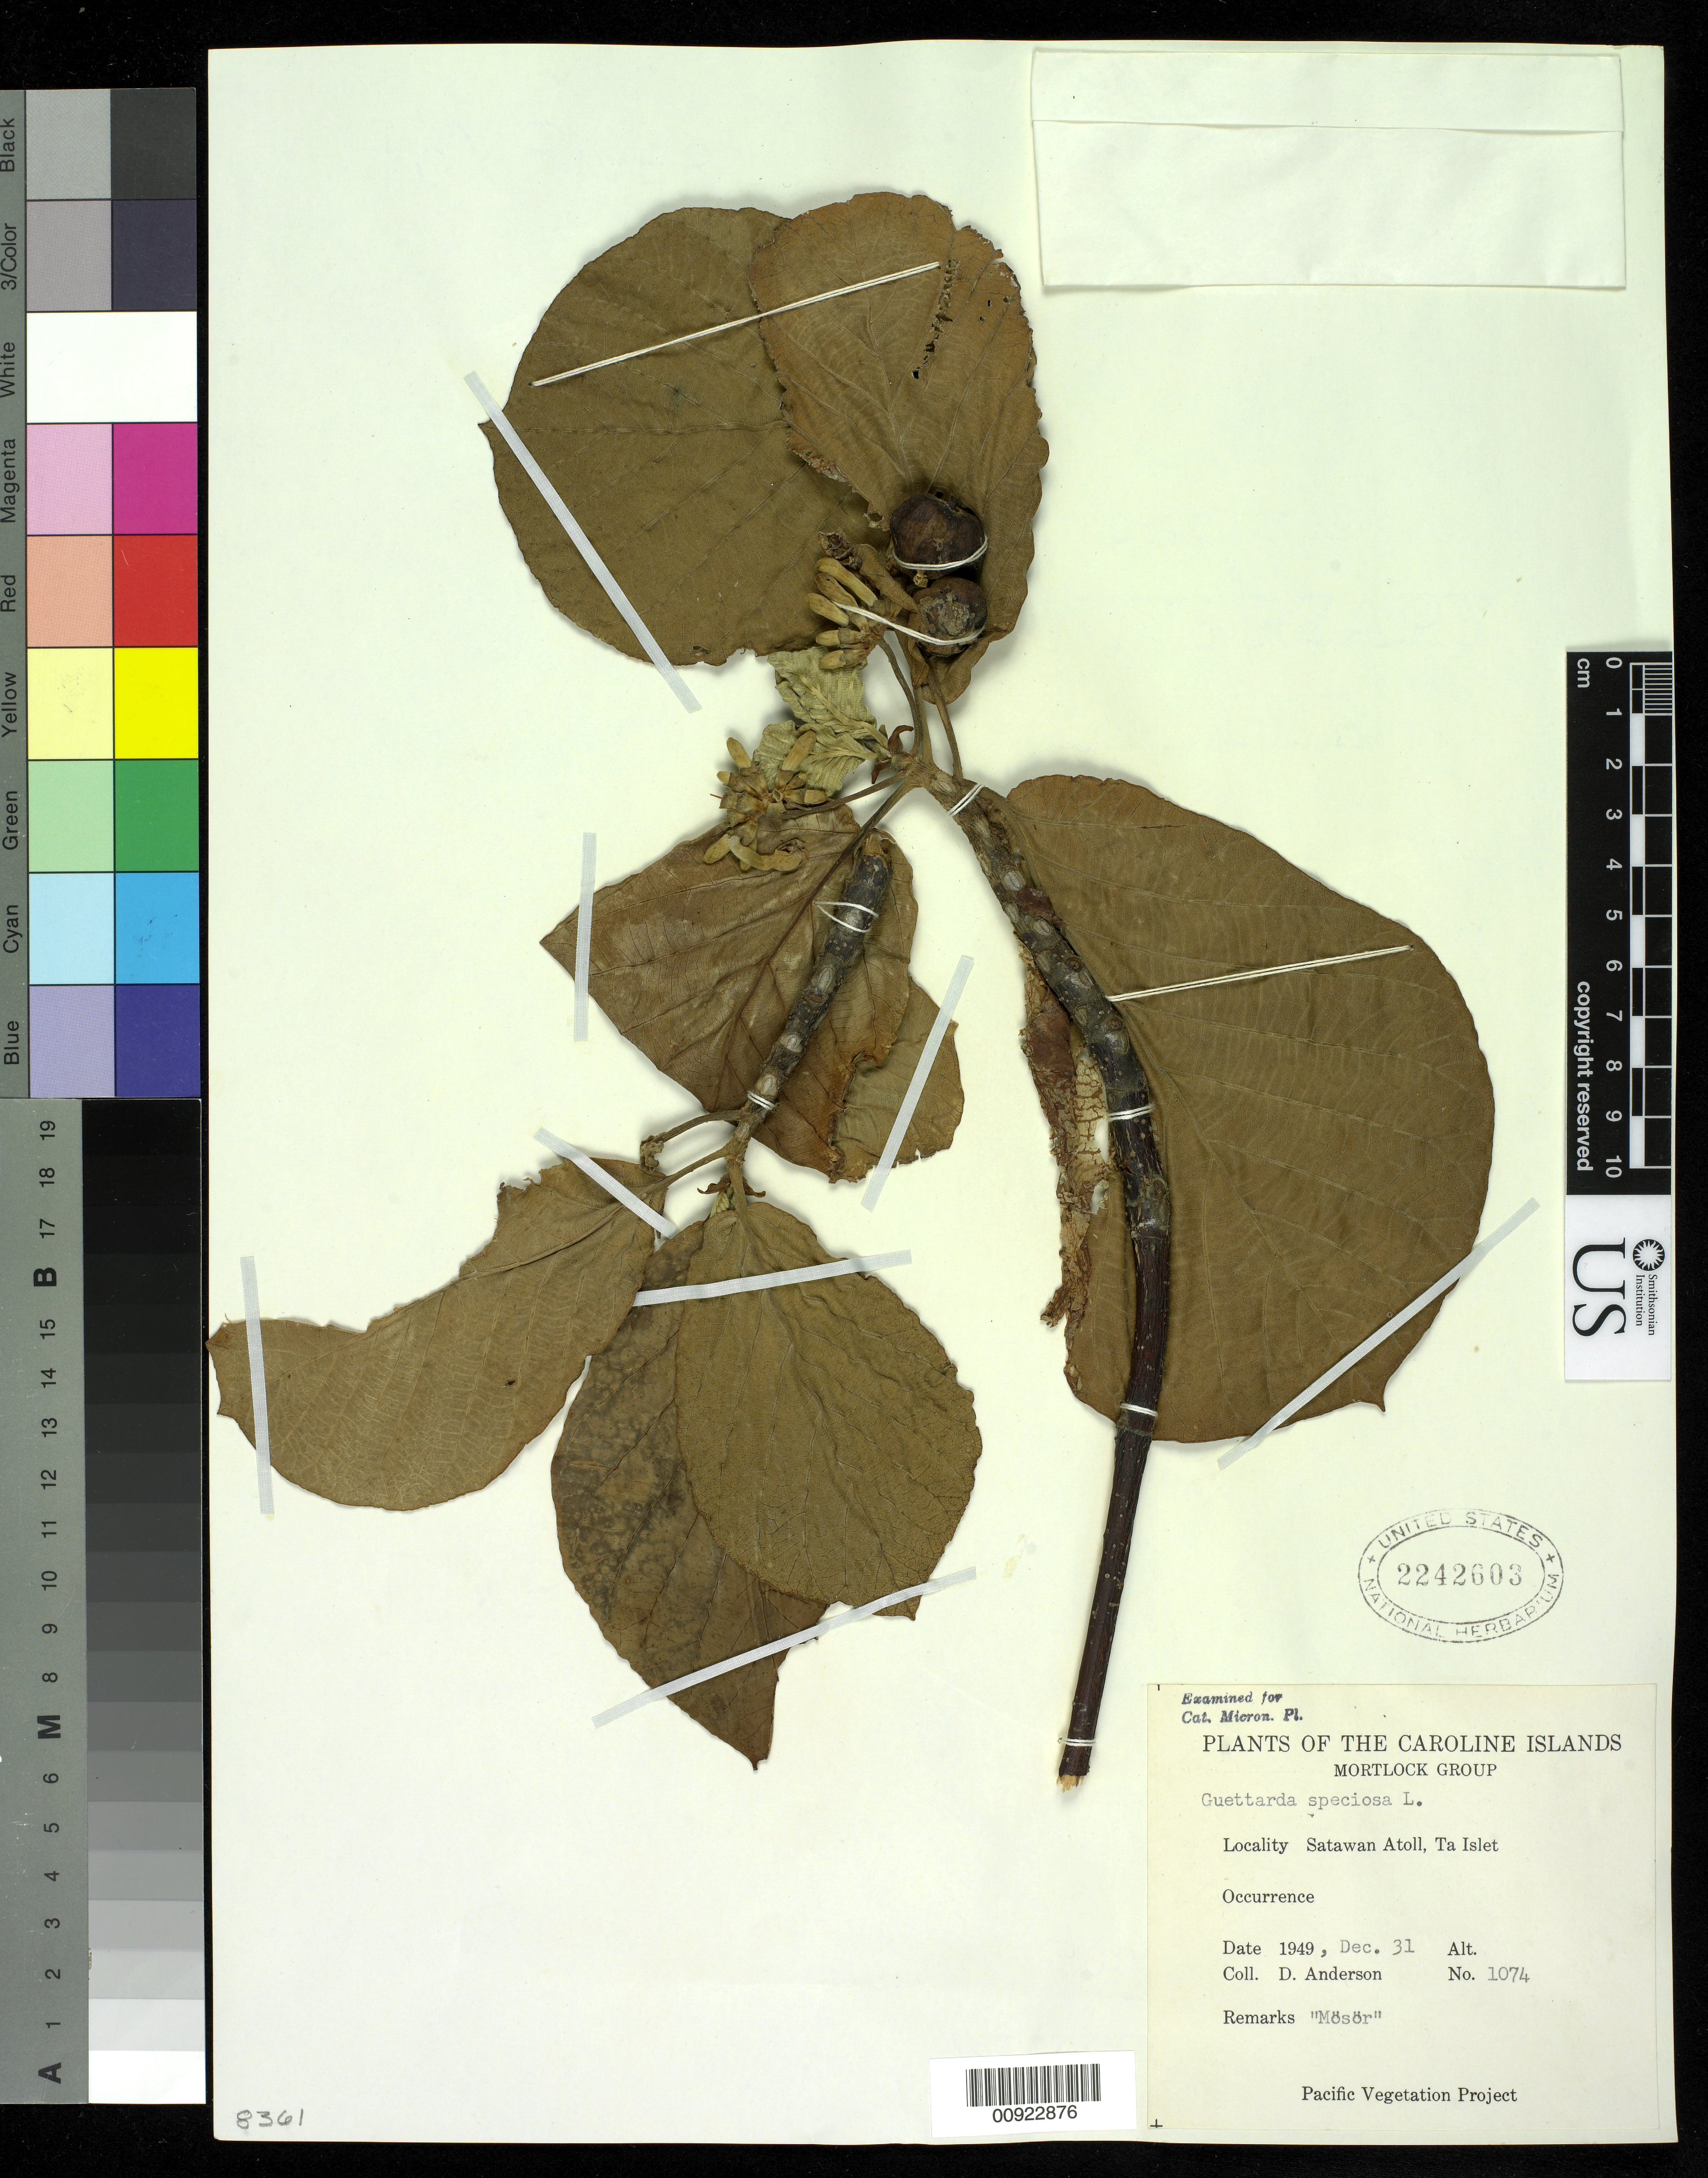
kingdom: Plantae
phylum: Tracheophyta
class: Magnoliopsida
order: Gentianales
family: Rubiaceae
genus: Guettarda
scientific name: Guettarda speciosa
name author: L.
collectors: D. Anderson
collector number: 1074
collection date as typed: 31 Dec 1949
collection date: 1949-12-31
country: Micronesia, Federated States of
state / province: Truk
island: Satawan Atoll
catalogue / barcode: US 2242603